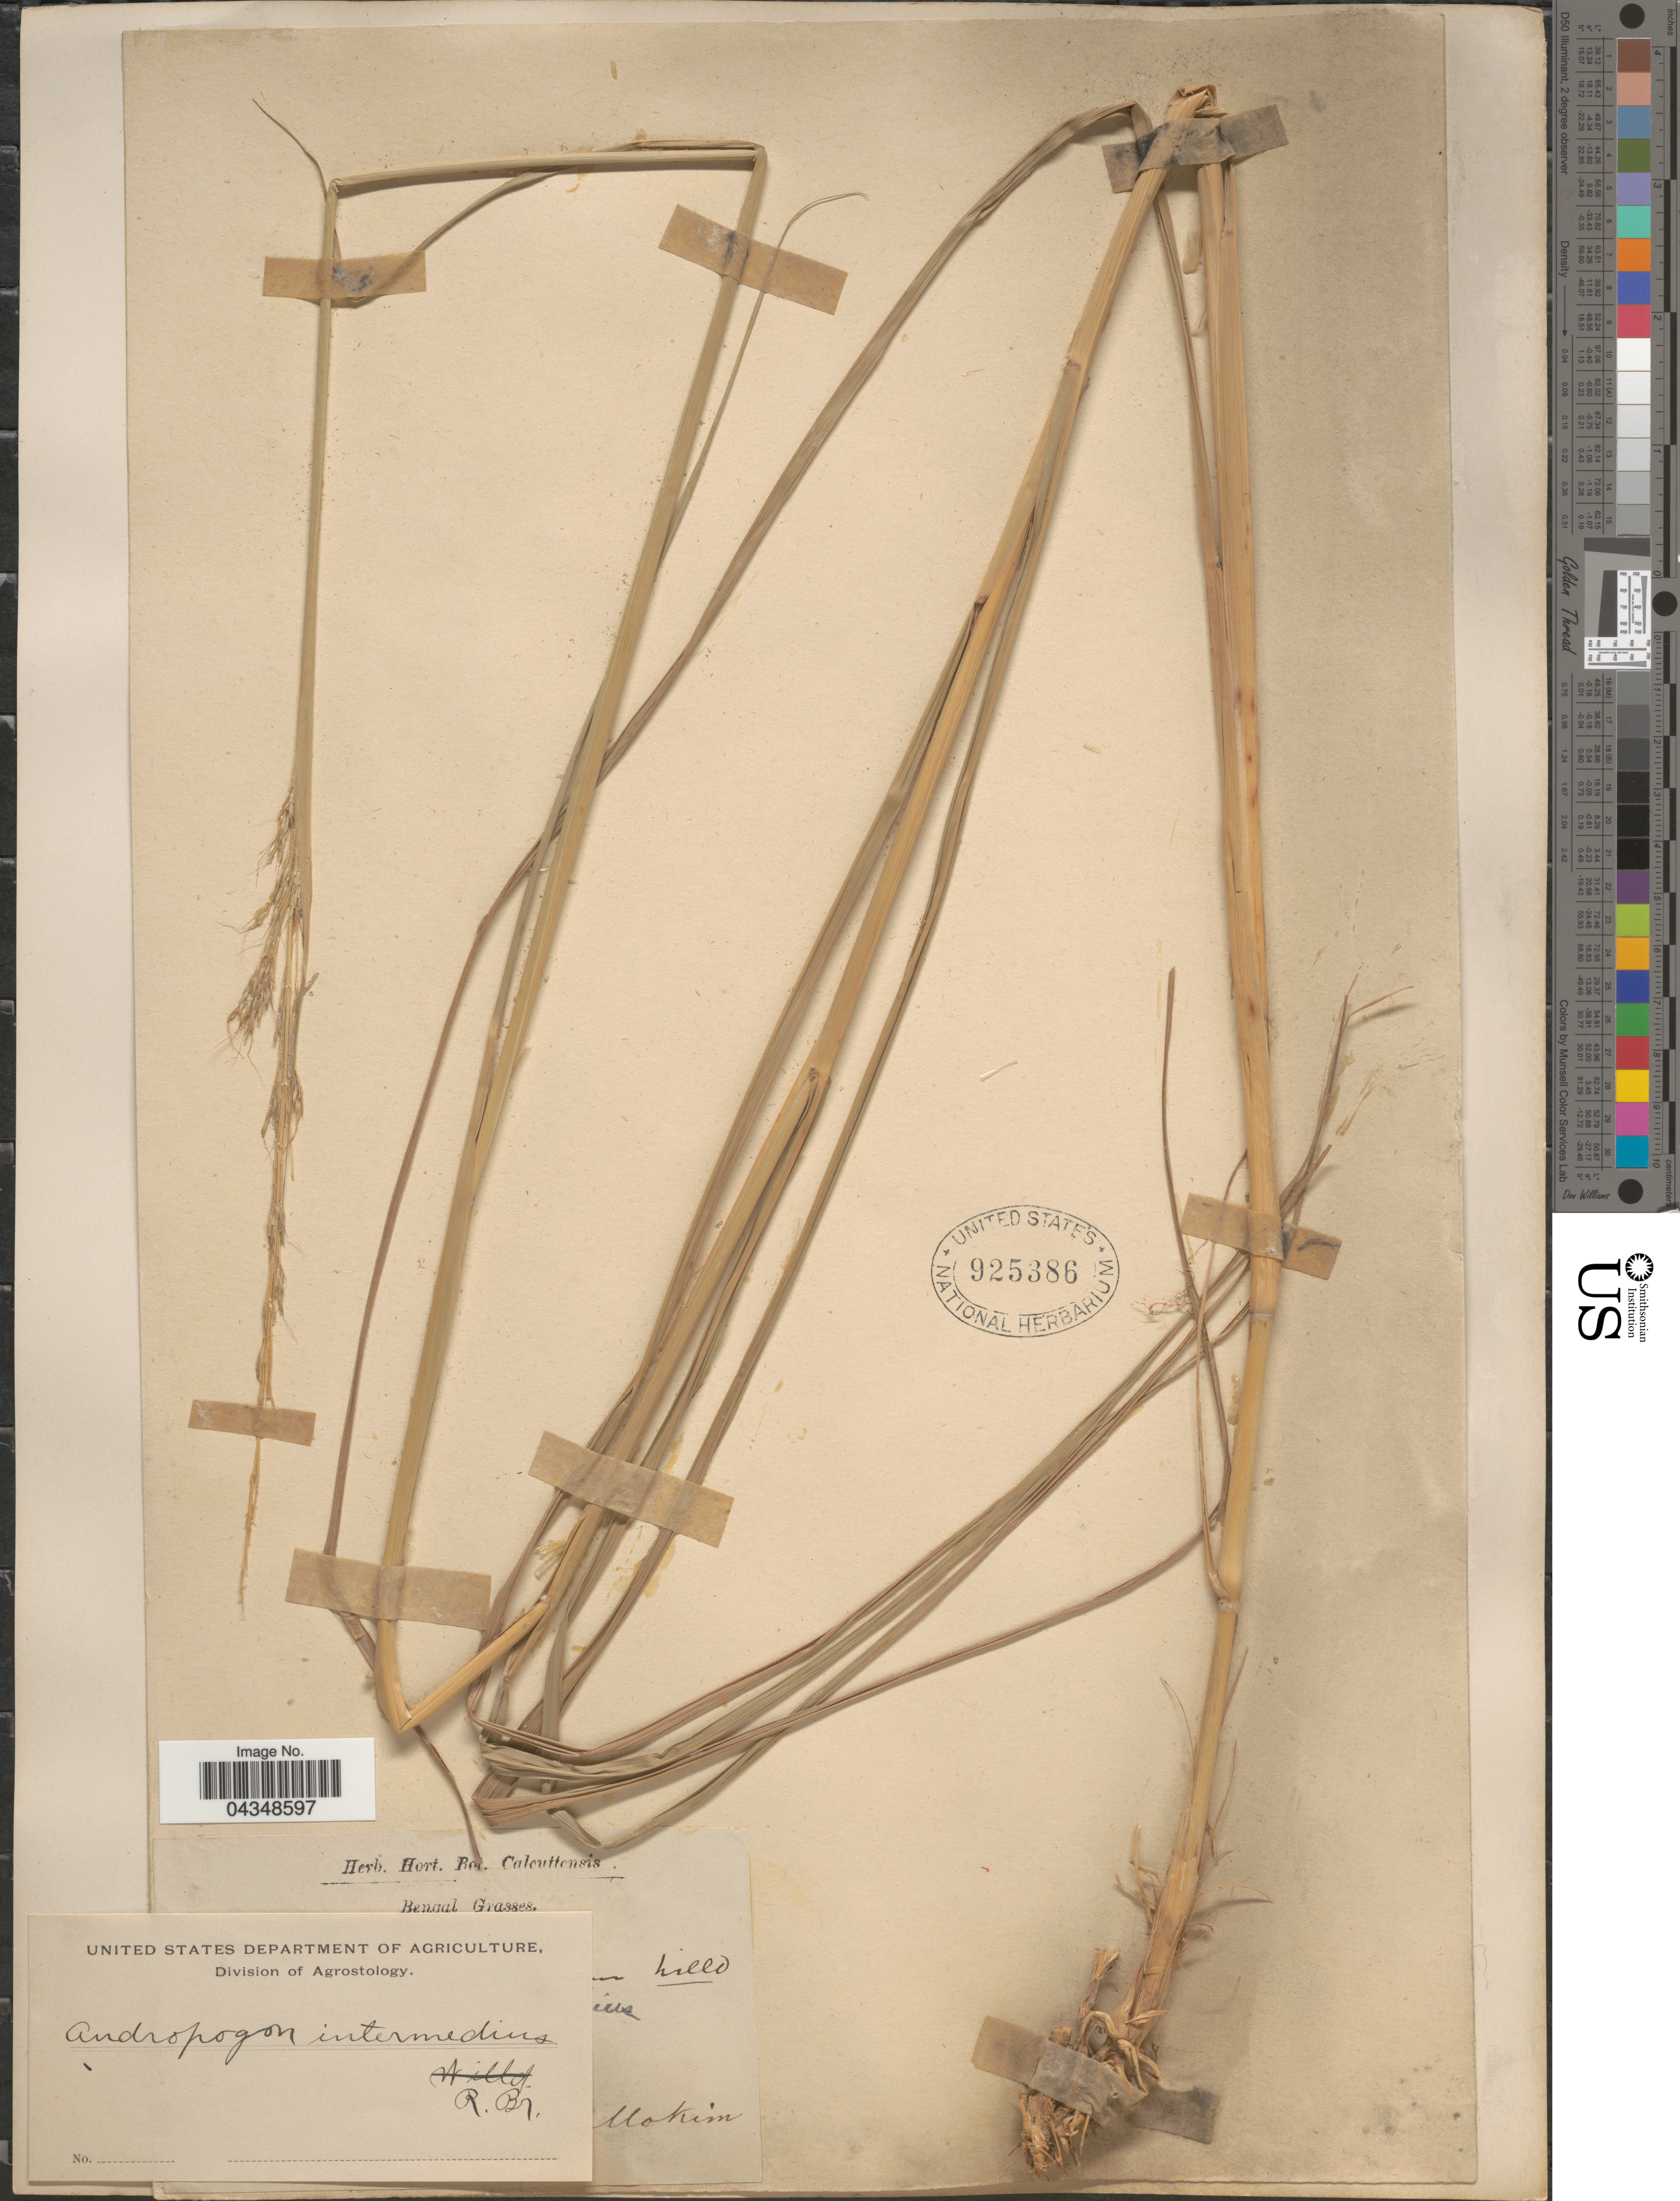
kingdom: Plantae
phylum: Tracheophyta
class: Liliopsida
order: Poales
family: Poaceae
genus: Bothriochloa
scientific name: Bothriochloa bladhii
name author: (Retz.) S.T. Blake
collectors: -. Mokim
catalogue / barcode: US 925386